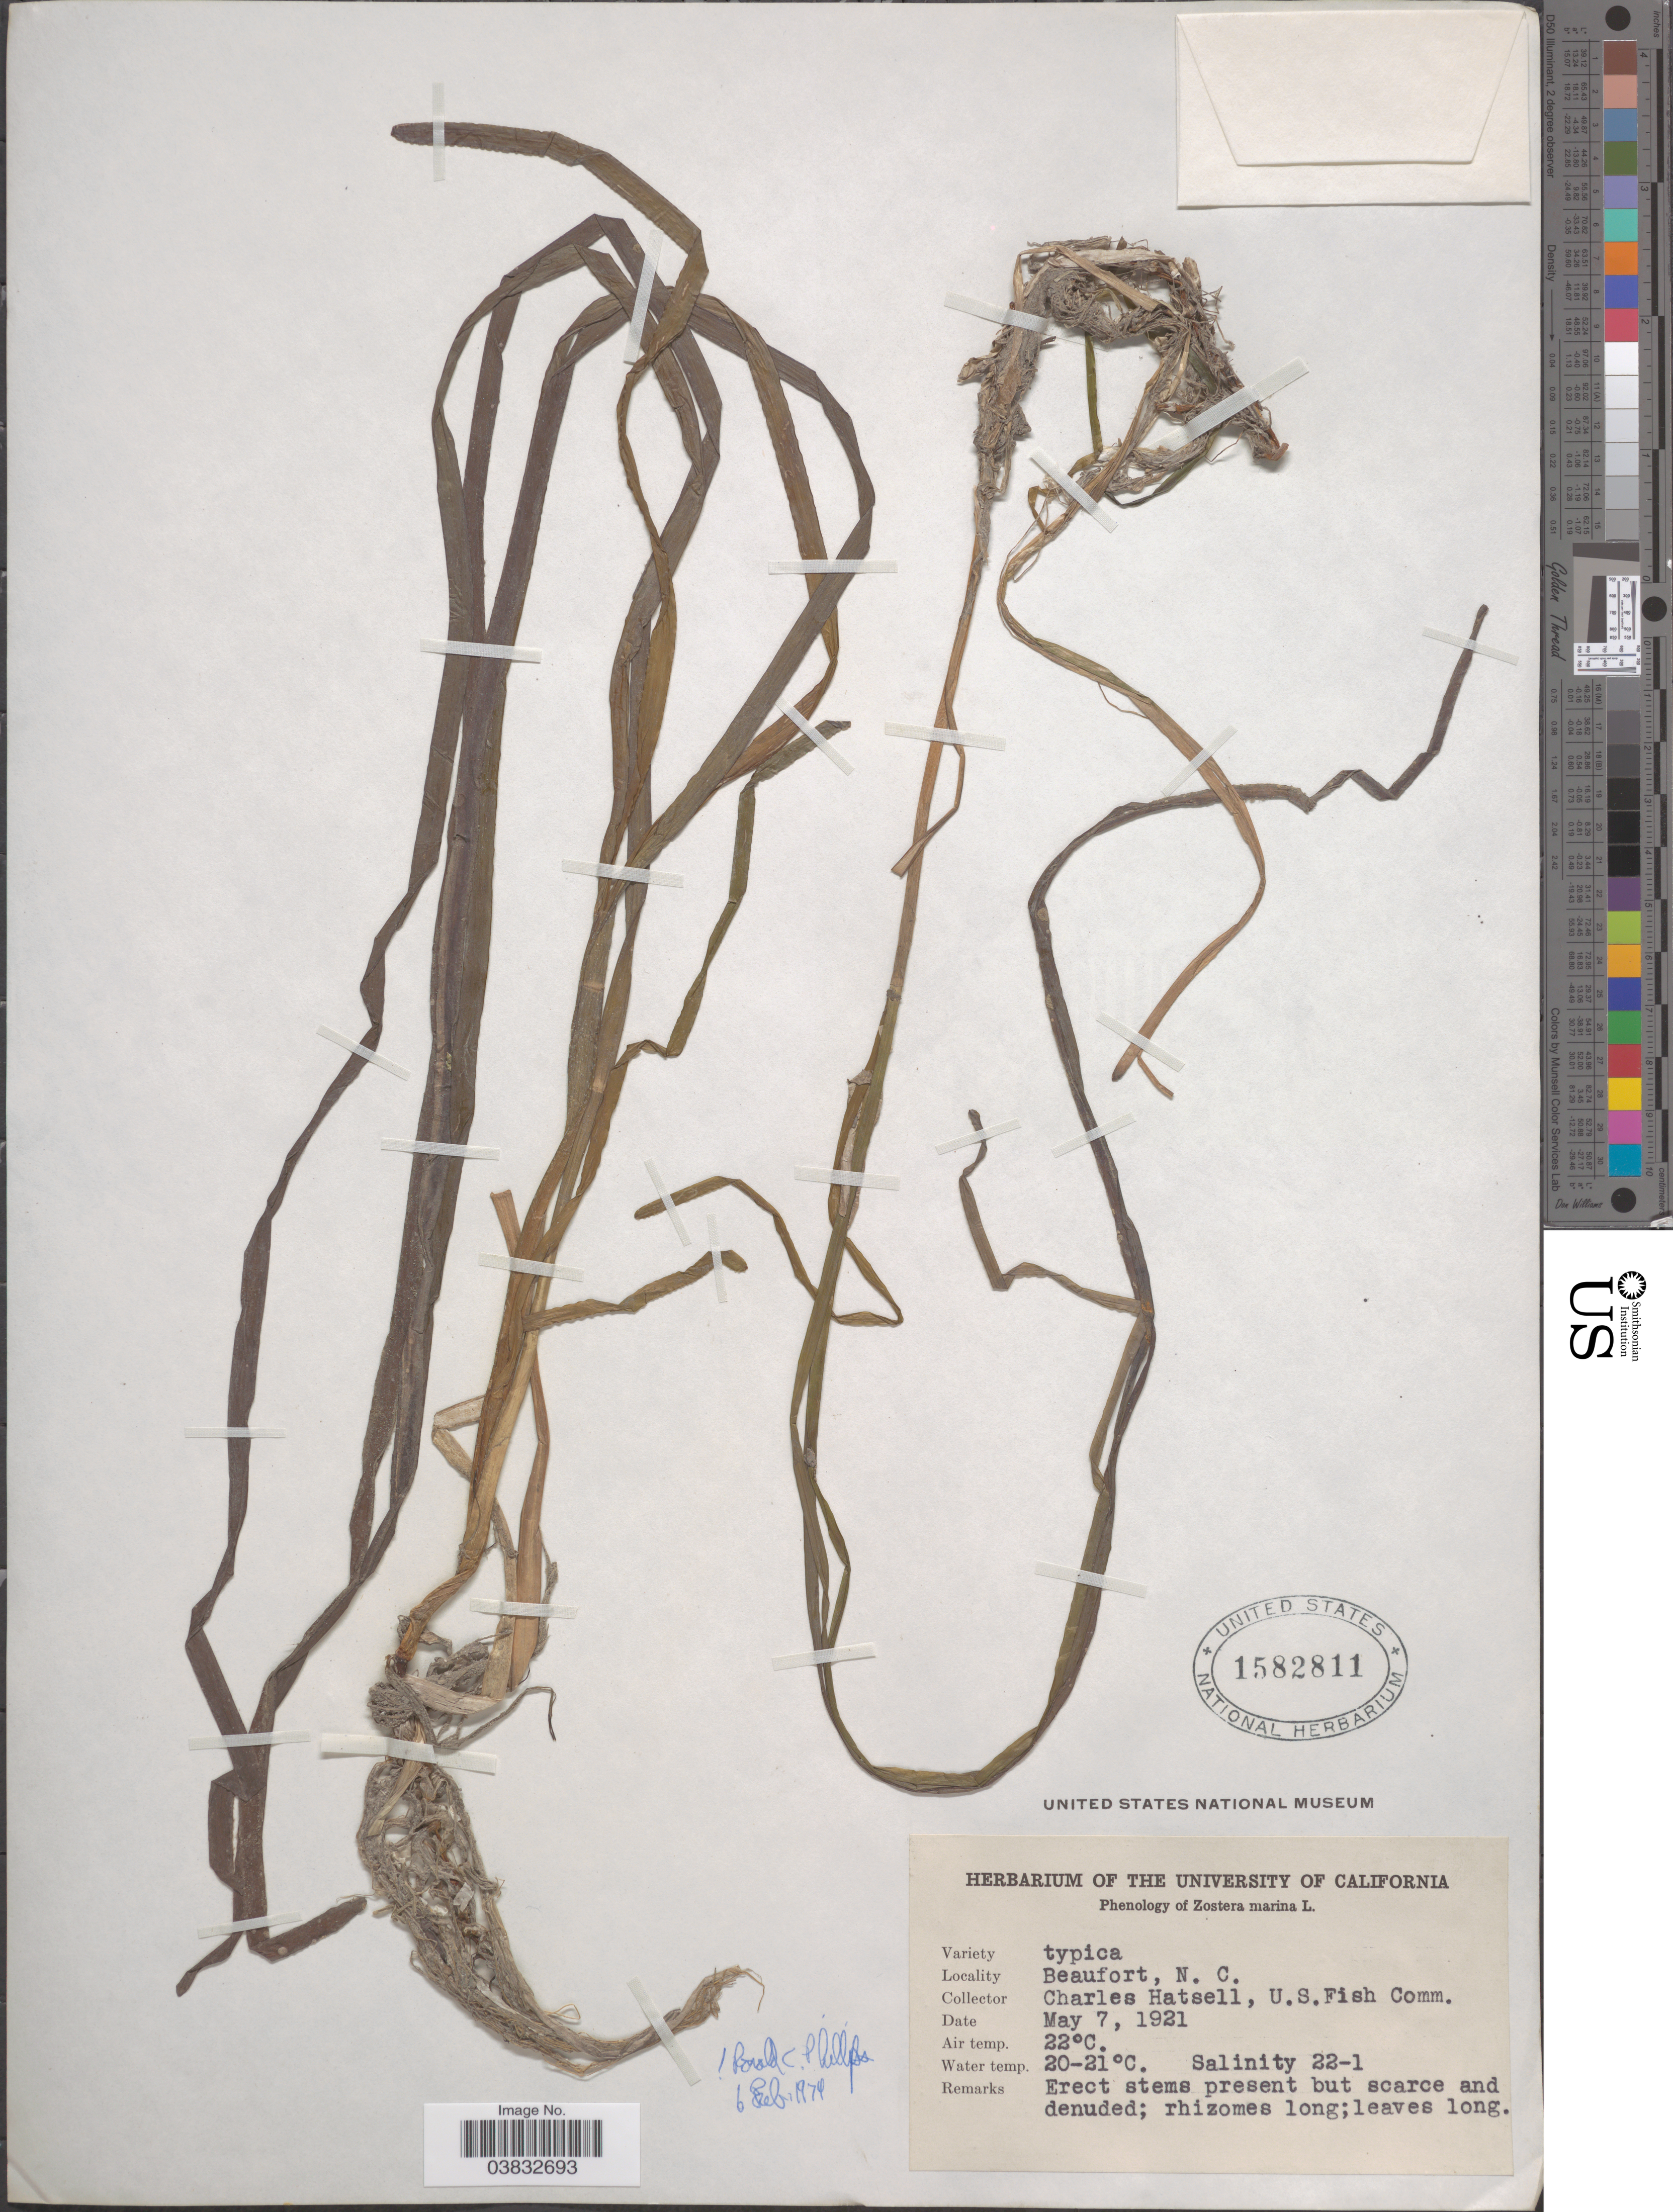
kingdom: Plantae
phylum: Tracheophyta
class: Liliopsida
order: Alismatales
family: Zosteraceae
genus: Zostera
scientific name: Zostera marina var. marina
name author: L.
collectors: C. Hatsell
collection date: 1921-05-07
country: United States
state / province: North Carolina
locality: Beaufort.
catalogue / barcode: US 1582811